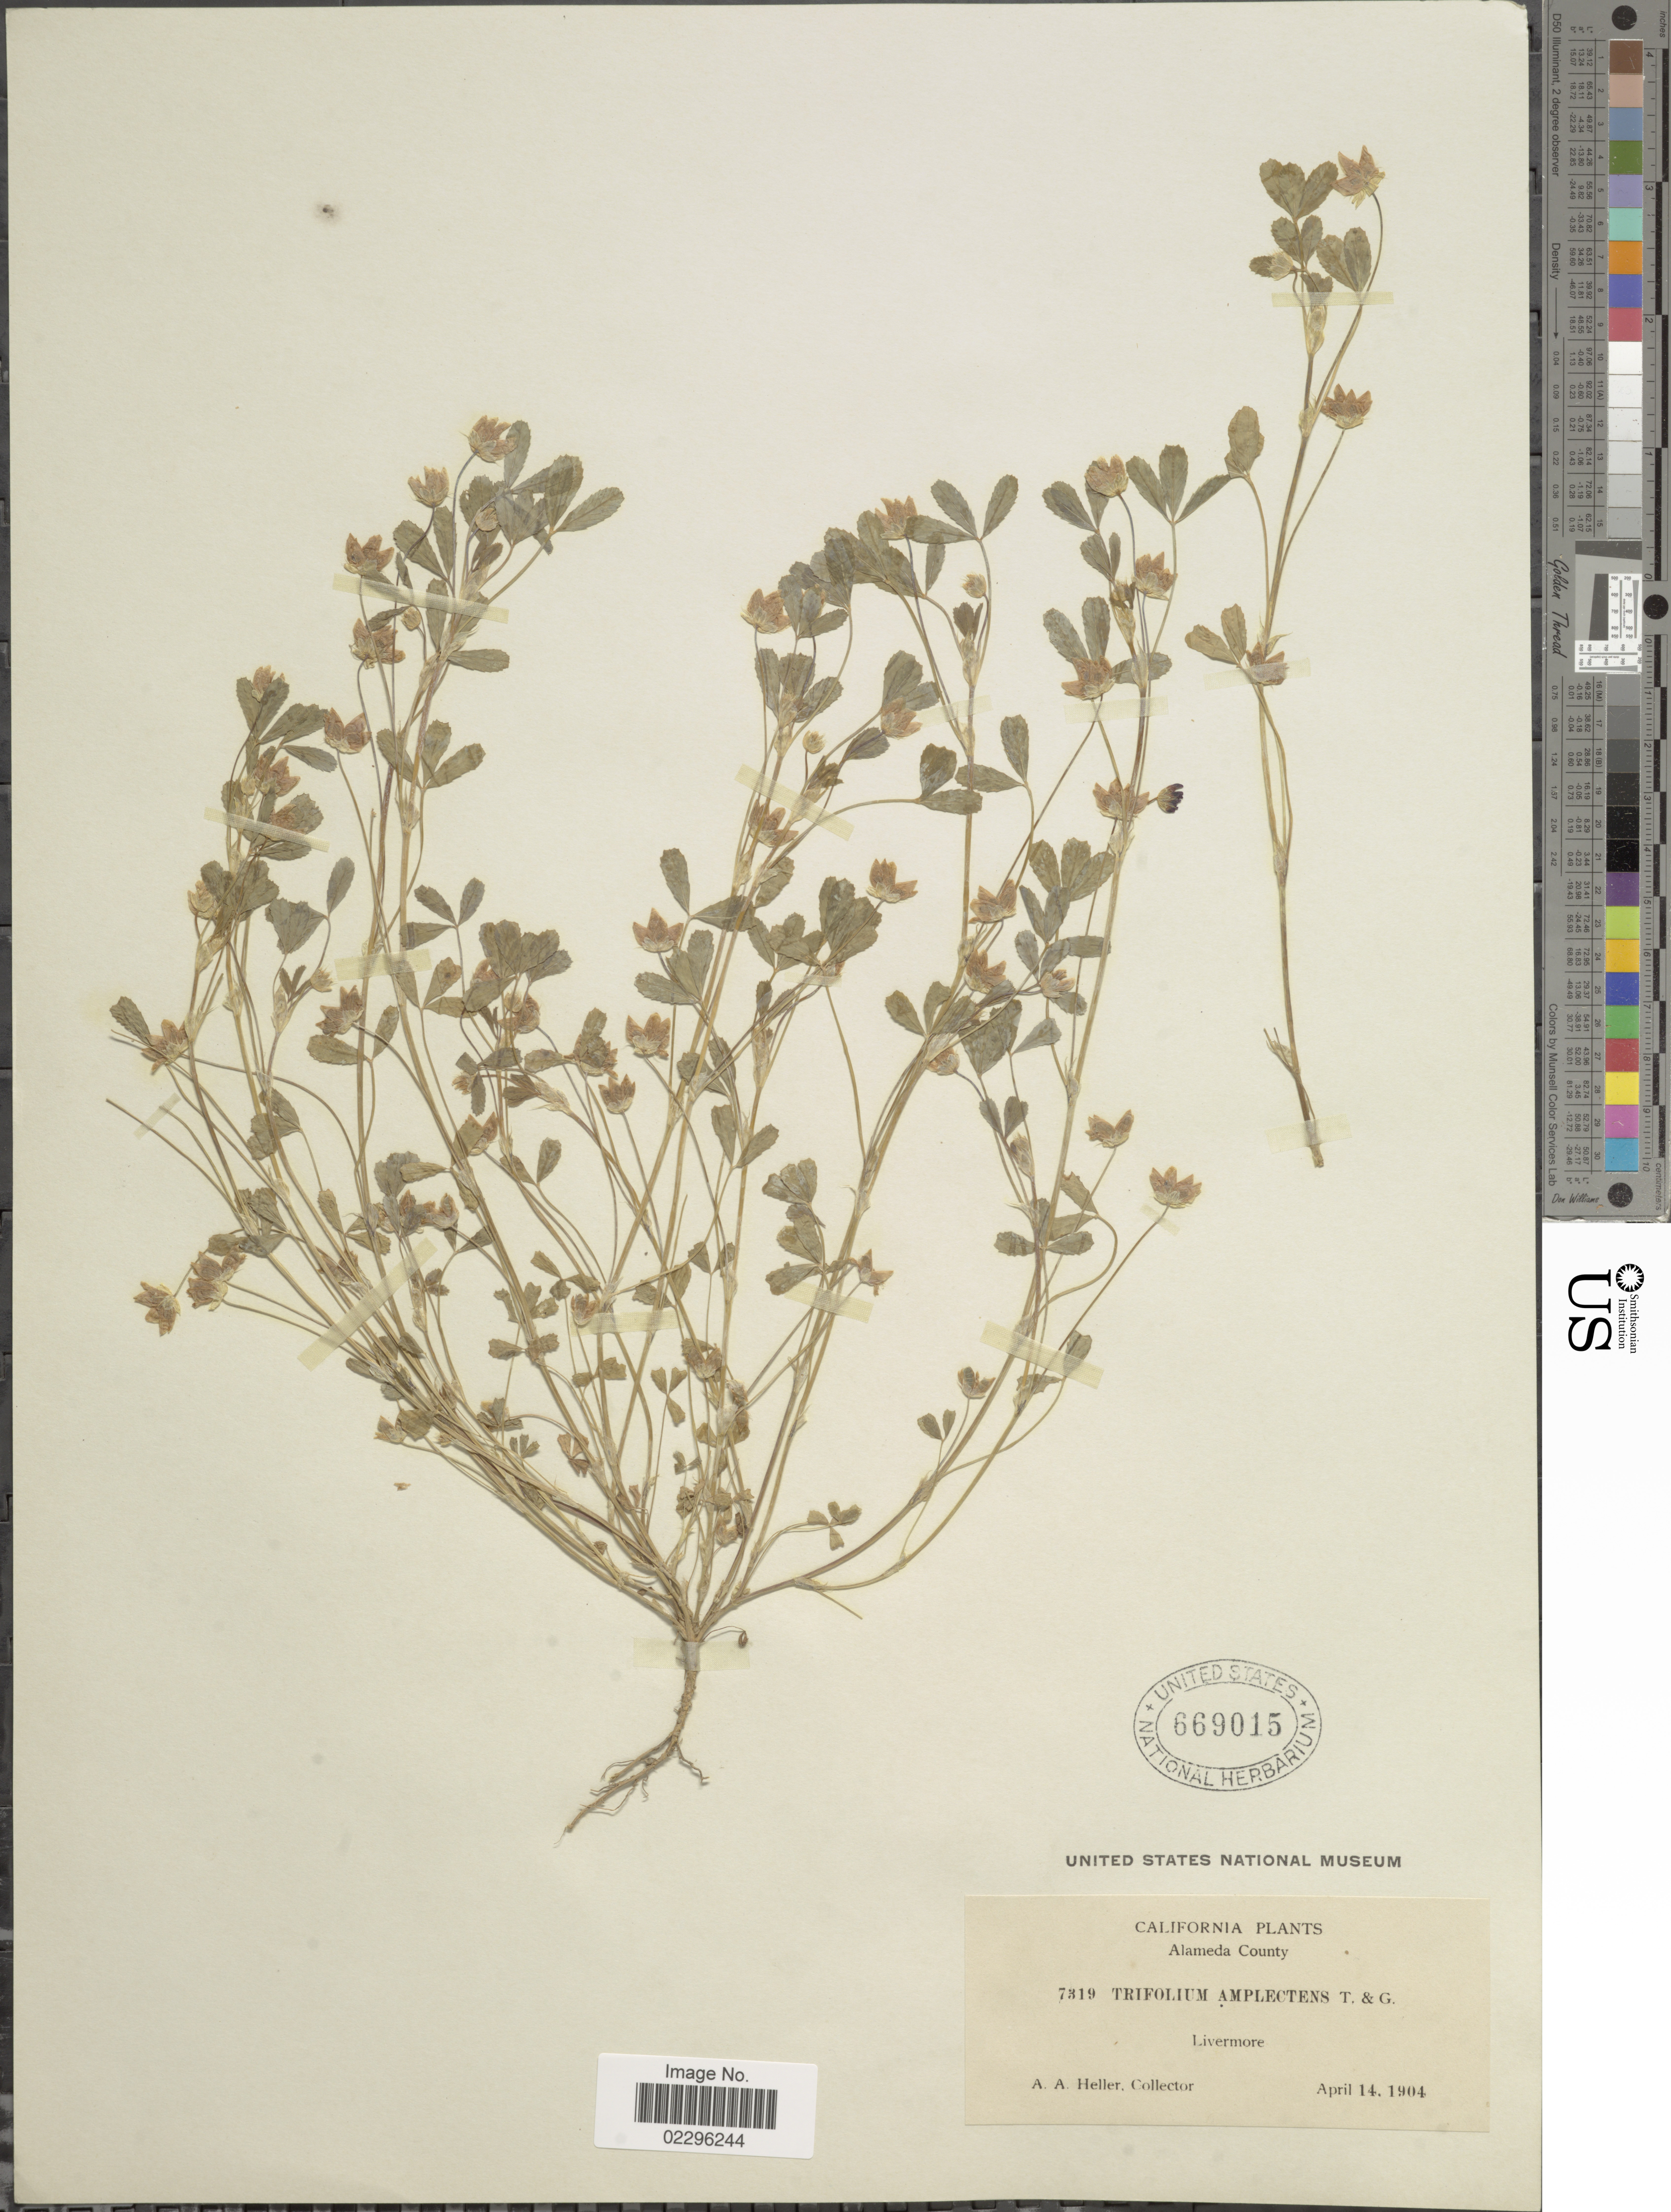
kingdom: Plantae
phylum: Tracheophyta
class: Magnoliopsida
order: Fabales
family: Fabaceae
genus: Trifolium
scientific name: Trifolium depauperatum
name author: Desv.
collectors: A. A. Heller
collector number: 7319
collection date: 1904-04-14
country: United States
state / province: California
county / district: Alameda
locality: Alameda County. Livermore.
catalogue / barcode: US 669015